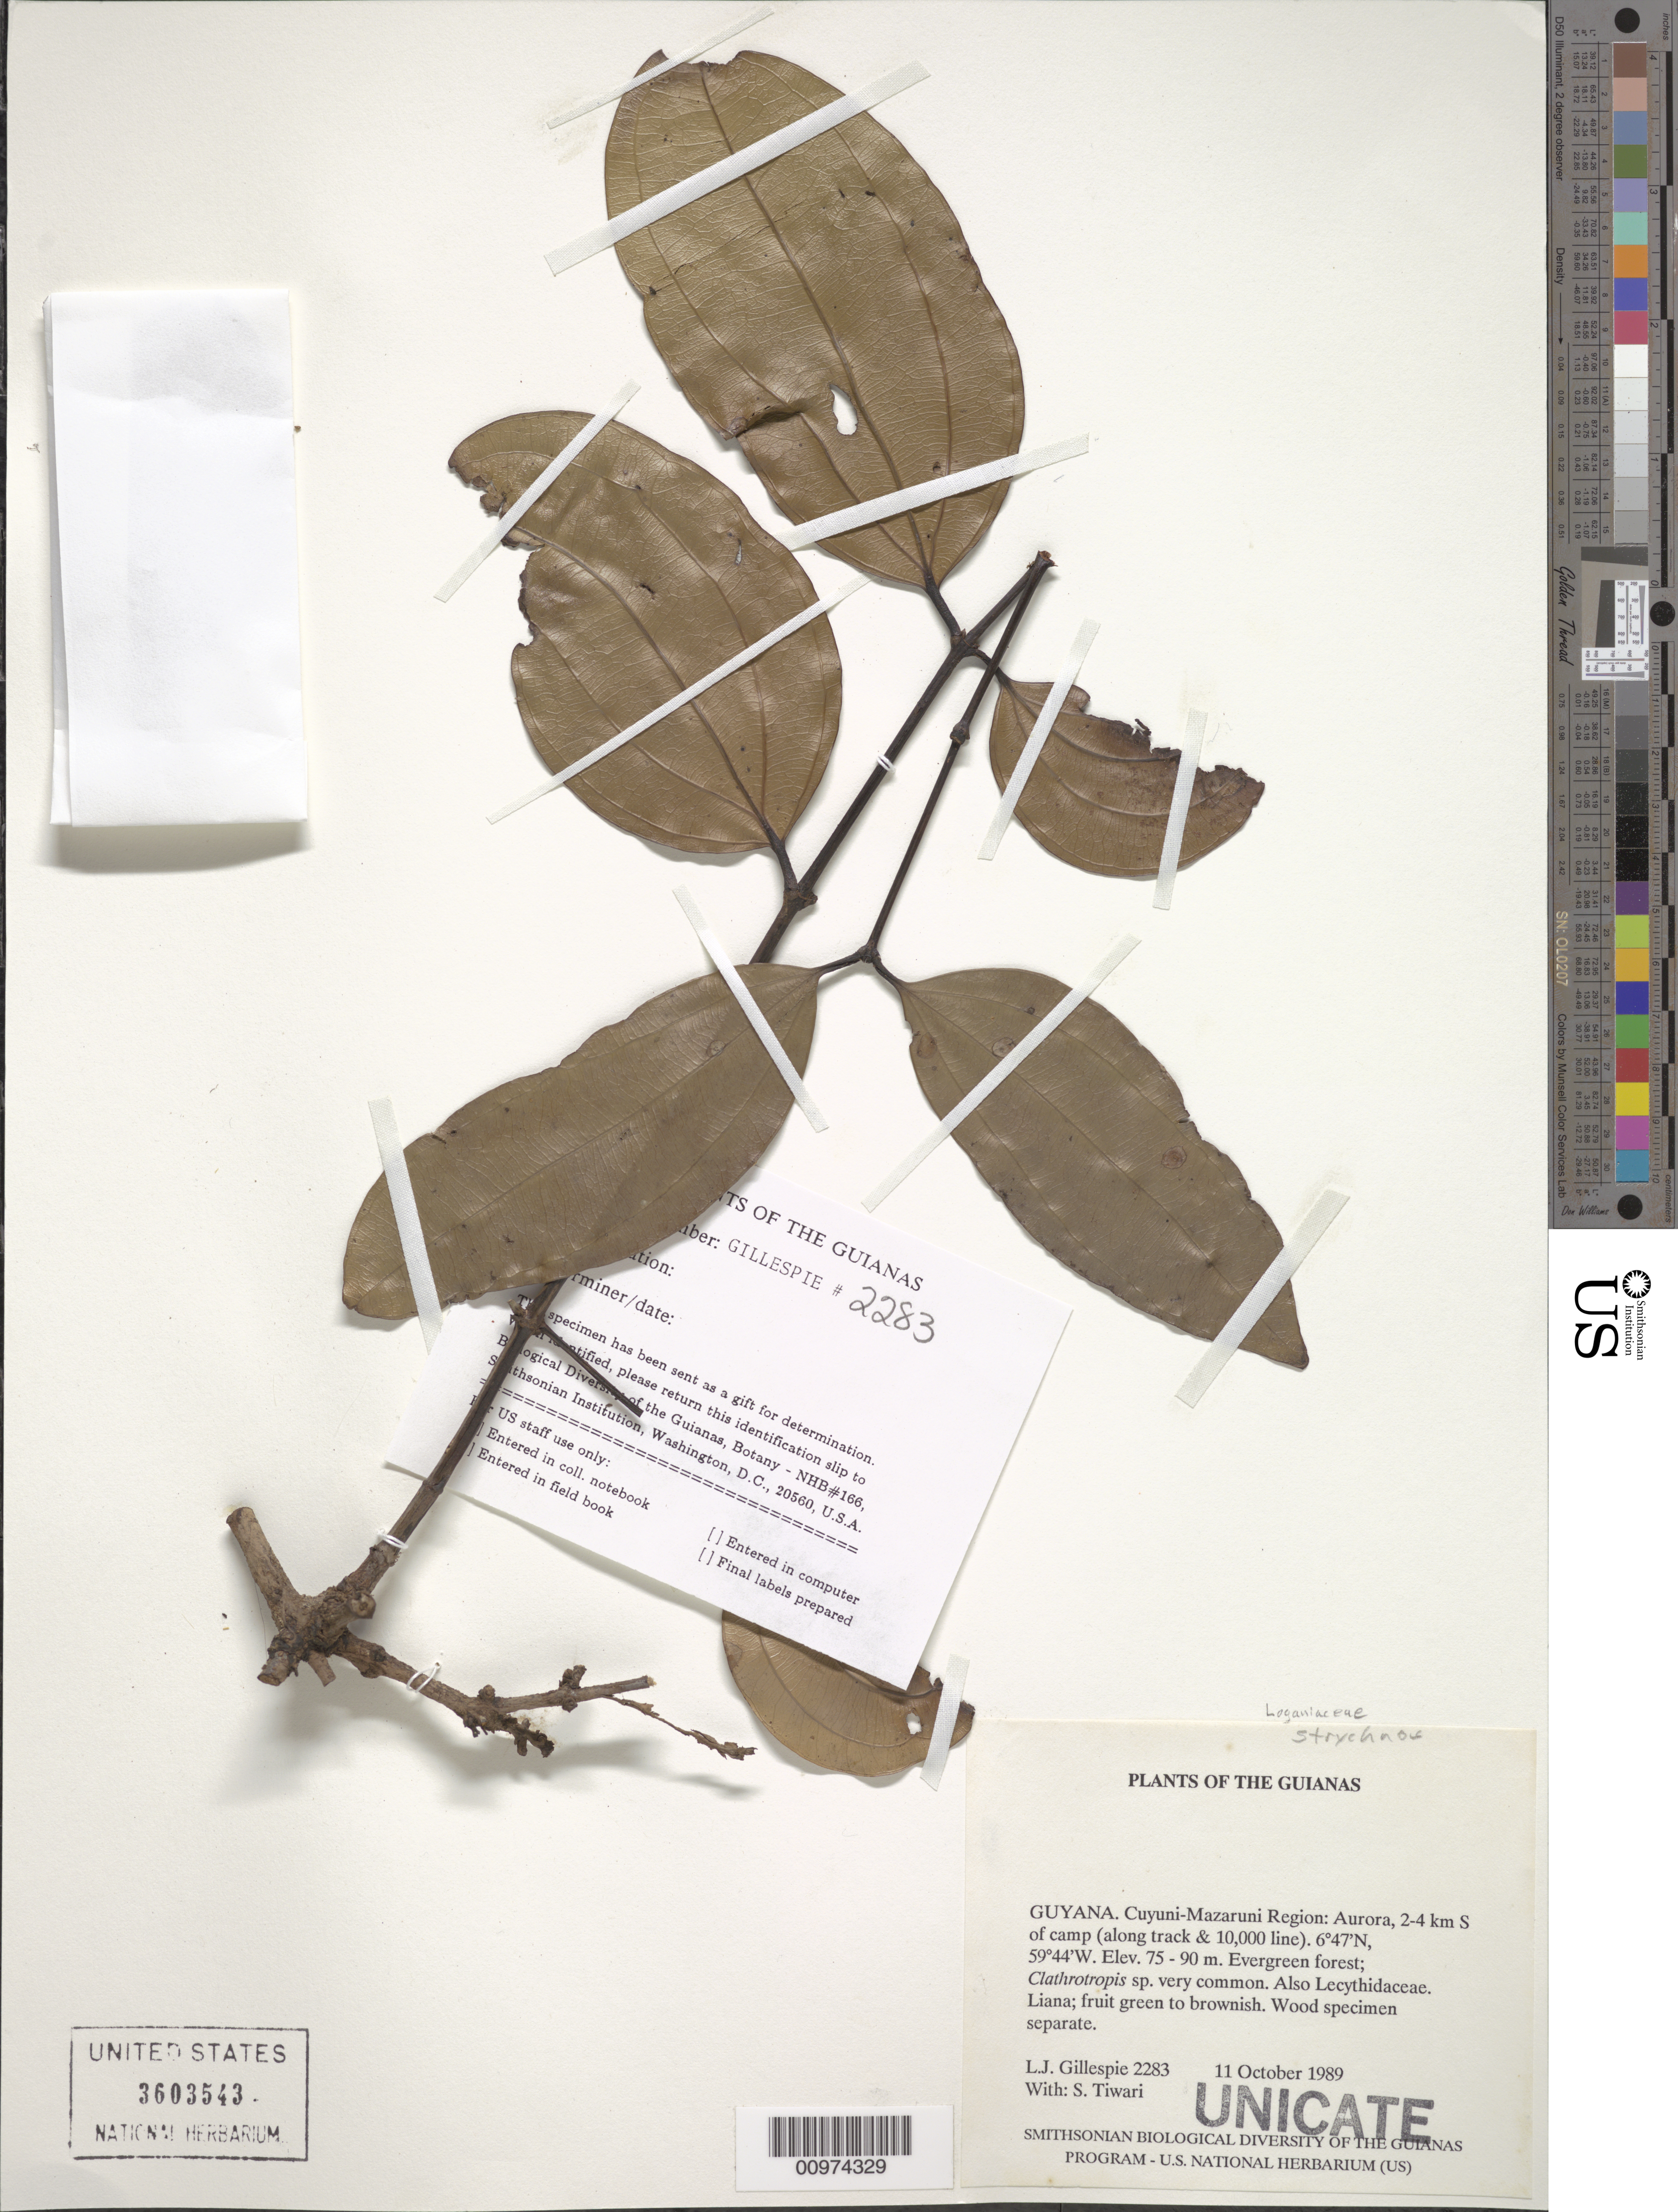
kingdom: Plantae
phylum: Tracheophyta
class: Magnoliopsida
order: Gentianales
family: Loganiaceae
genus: Strychnos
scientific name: Strychnos sp.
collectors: L. J. Gillespie & S. Tiwari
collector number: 2283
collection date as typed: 11 October 1989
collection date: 1989-10-11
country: Guyana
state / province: Cuyuni-Mazaruni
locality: Aurora, 2-4 km S of camp (along track & 10,000 line)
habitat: Evergreen forest; Clathrotropis sp. very common. Also Lecythidaceae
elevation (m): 75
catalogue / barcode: US 3603543